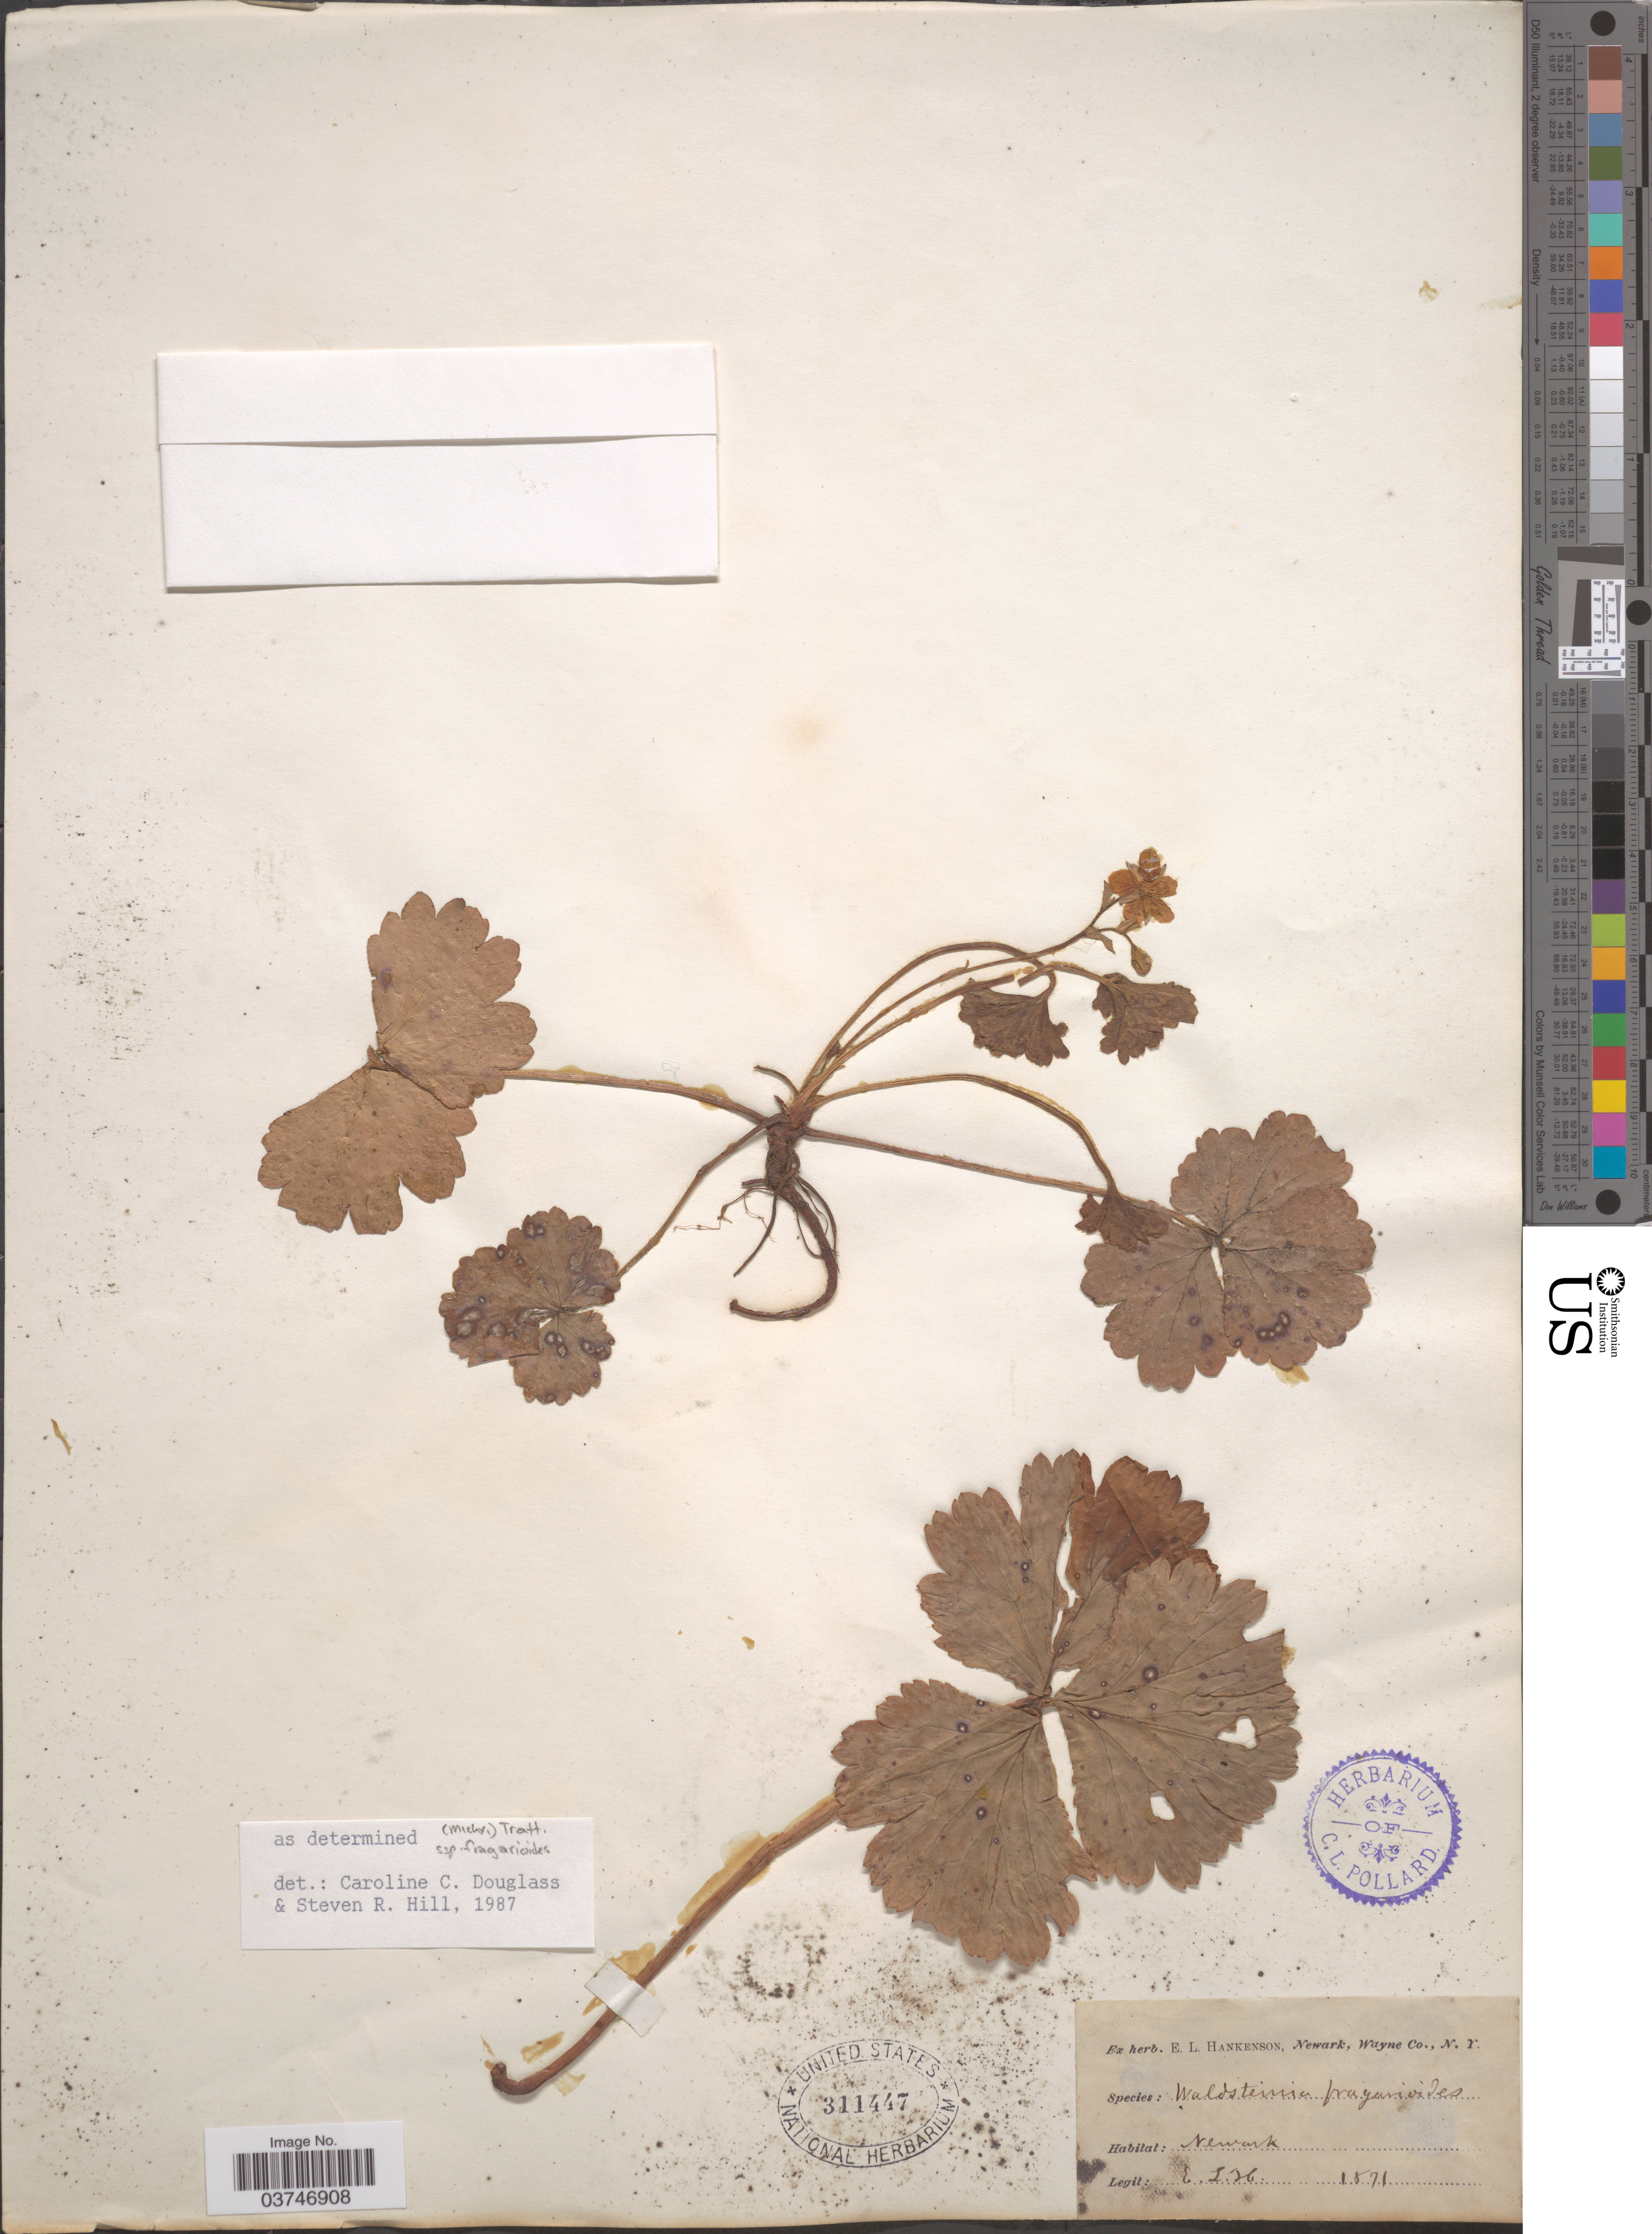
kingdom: Plantae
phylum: Tracheophyta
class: Magnoliopsida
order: Rosales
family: Rosaceae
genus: Waldsteinia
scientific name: Waldsteinia fragarioides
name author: (Michx.) Tratt.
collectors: E. Hankenson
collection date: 1871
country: United States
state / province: New York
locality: Newark, Wayne Co.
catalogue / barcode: US 311447